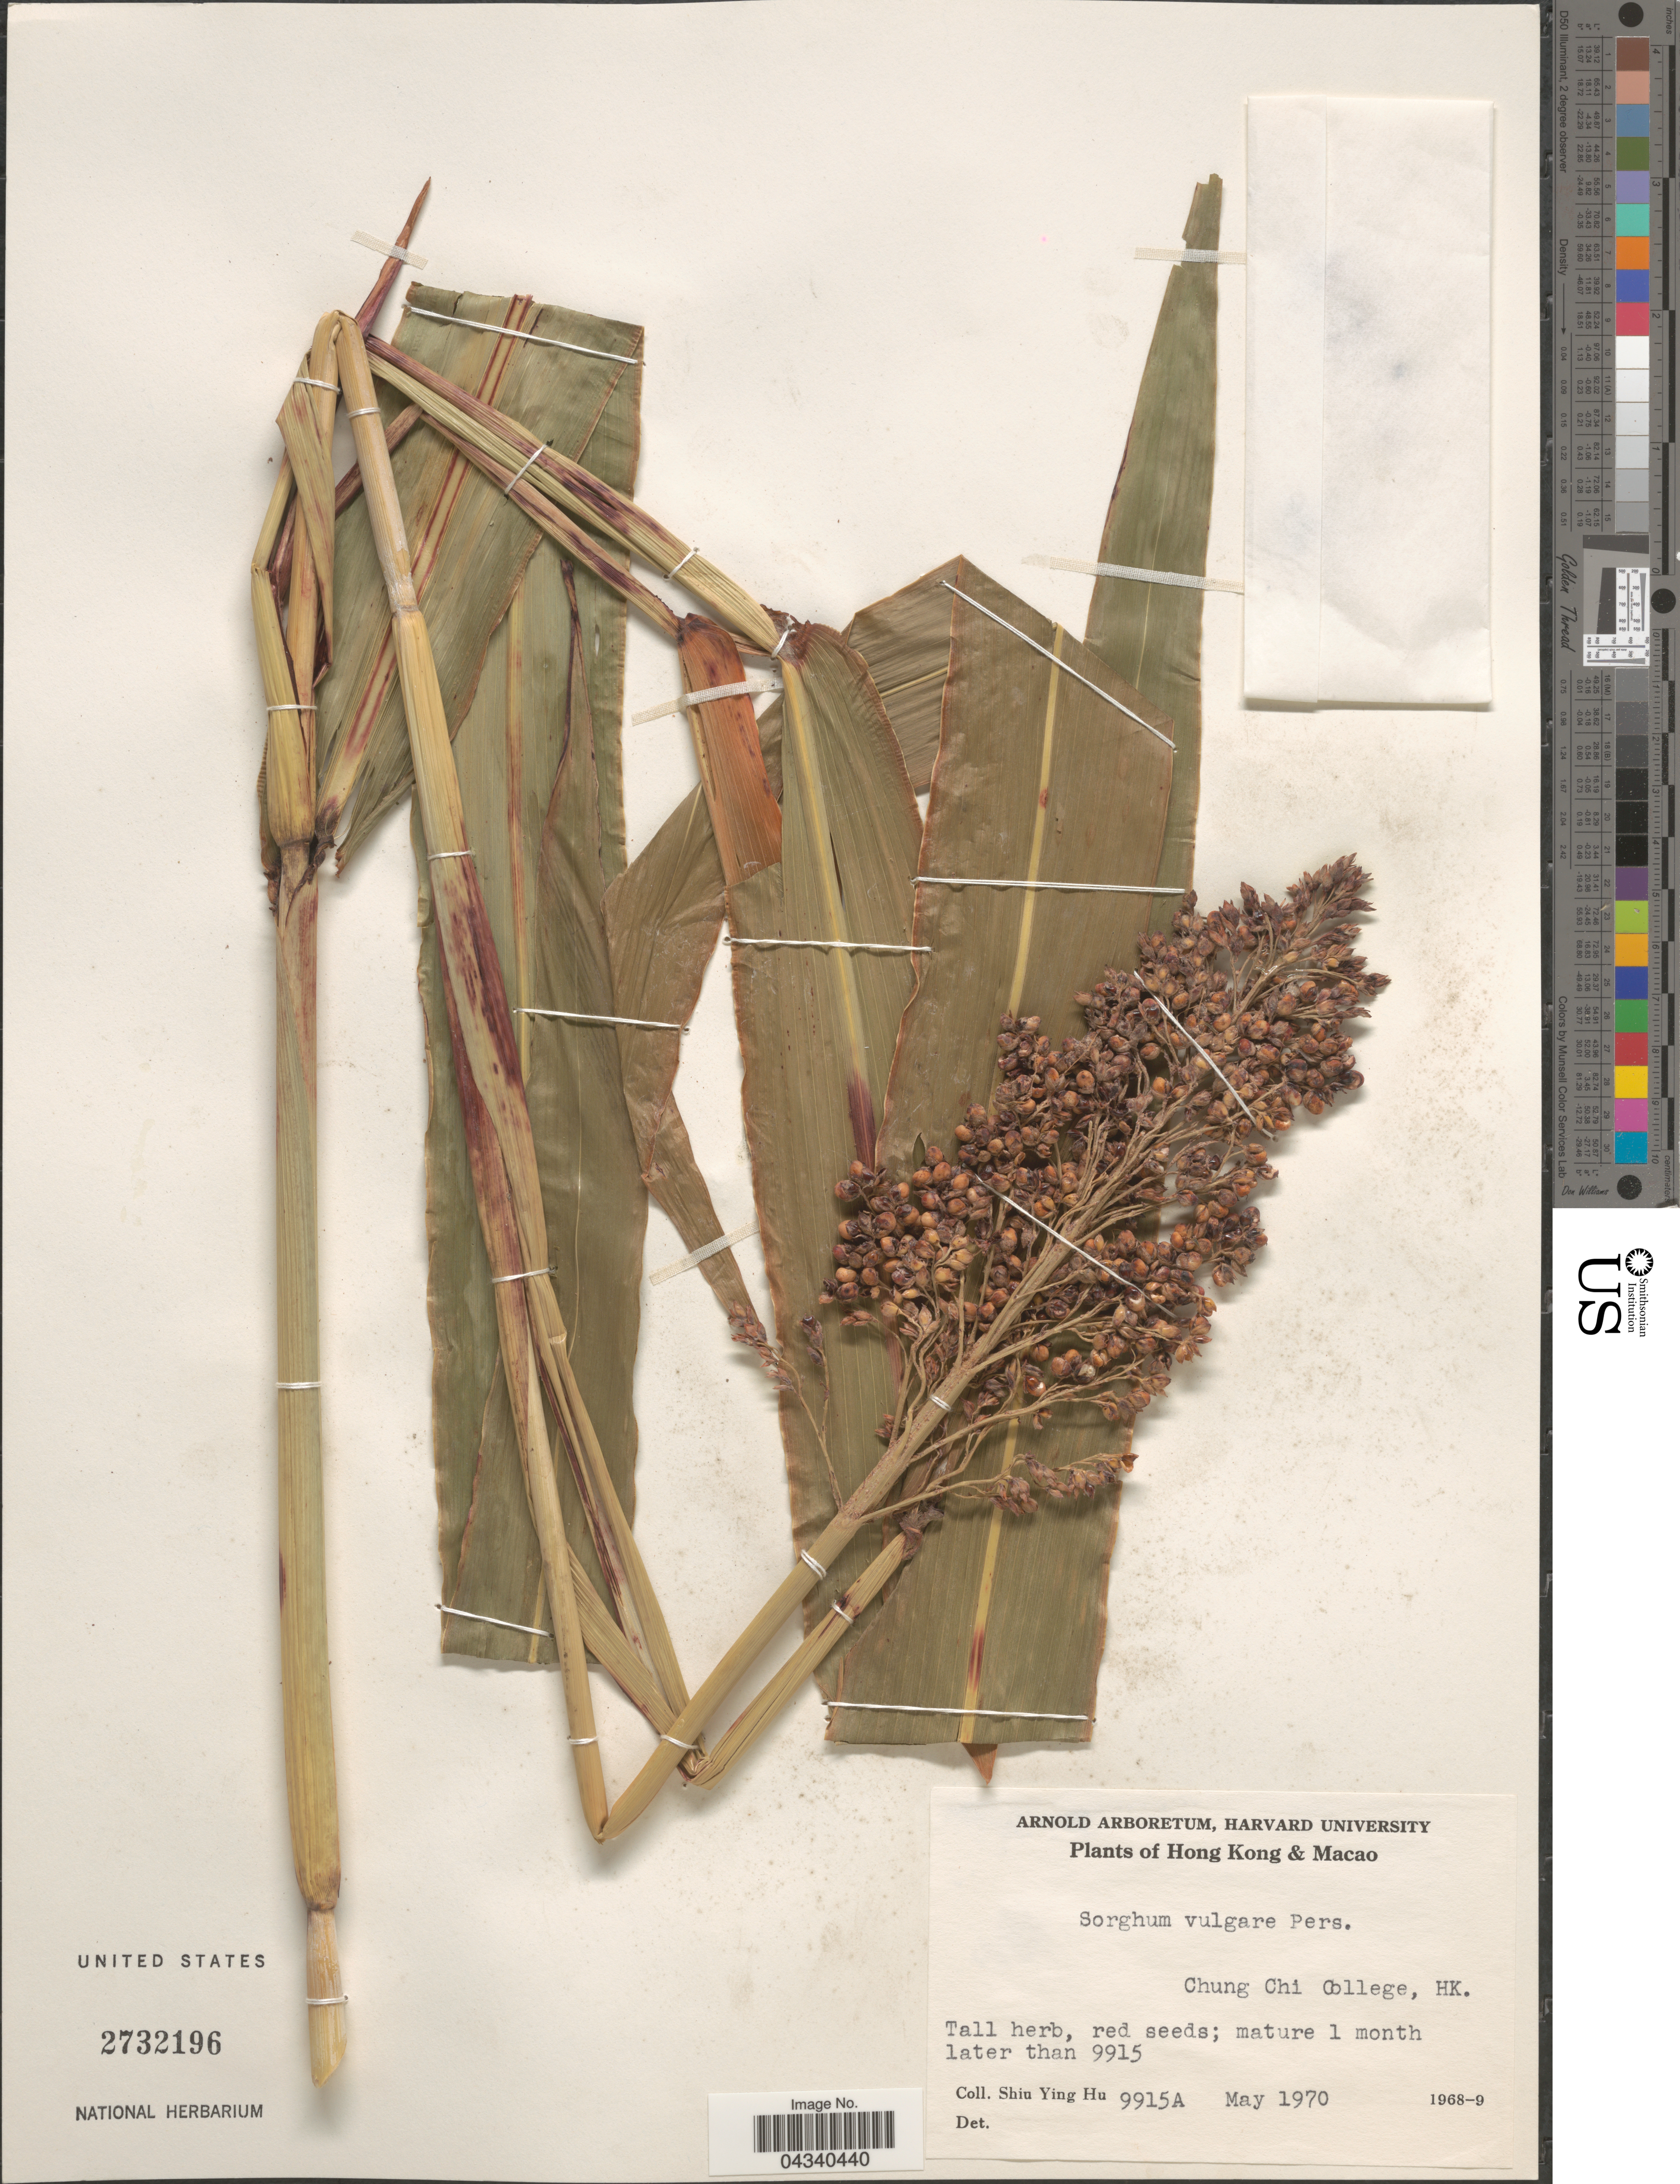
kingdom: Plantae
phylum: Tracheophyta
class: Liliopsida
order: Poales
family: Poaceae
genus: Sorghum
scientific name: Sorghum bicolor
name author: (L.) Moench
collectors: S. Y. Hu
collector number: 9915A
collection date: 1970-05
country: China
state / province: Hong Kong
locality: Hong Kong & Macao. Chung Chi College.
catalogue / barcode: US 2732196